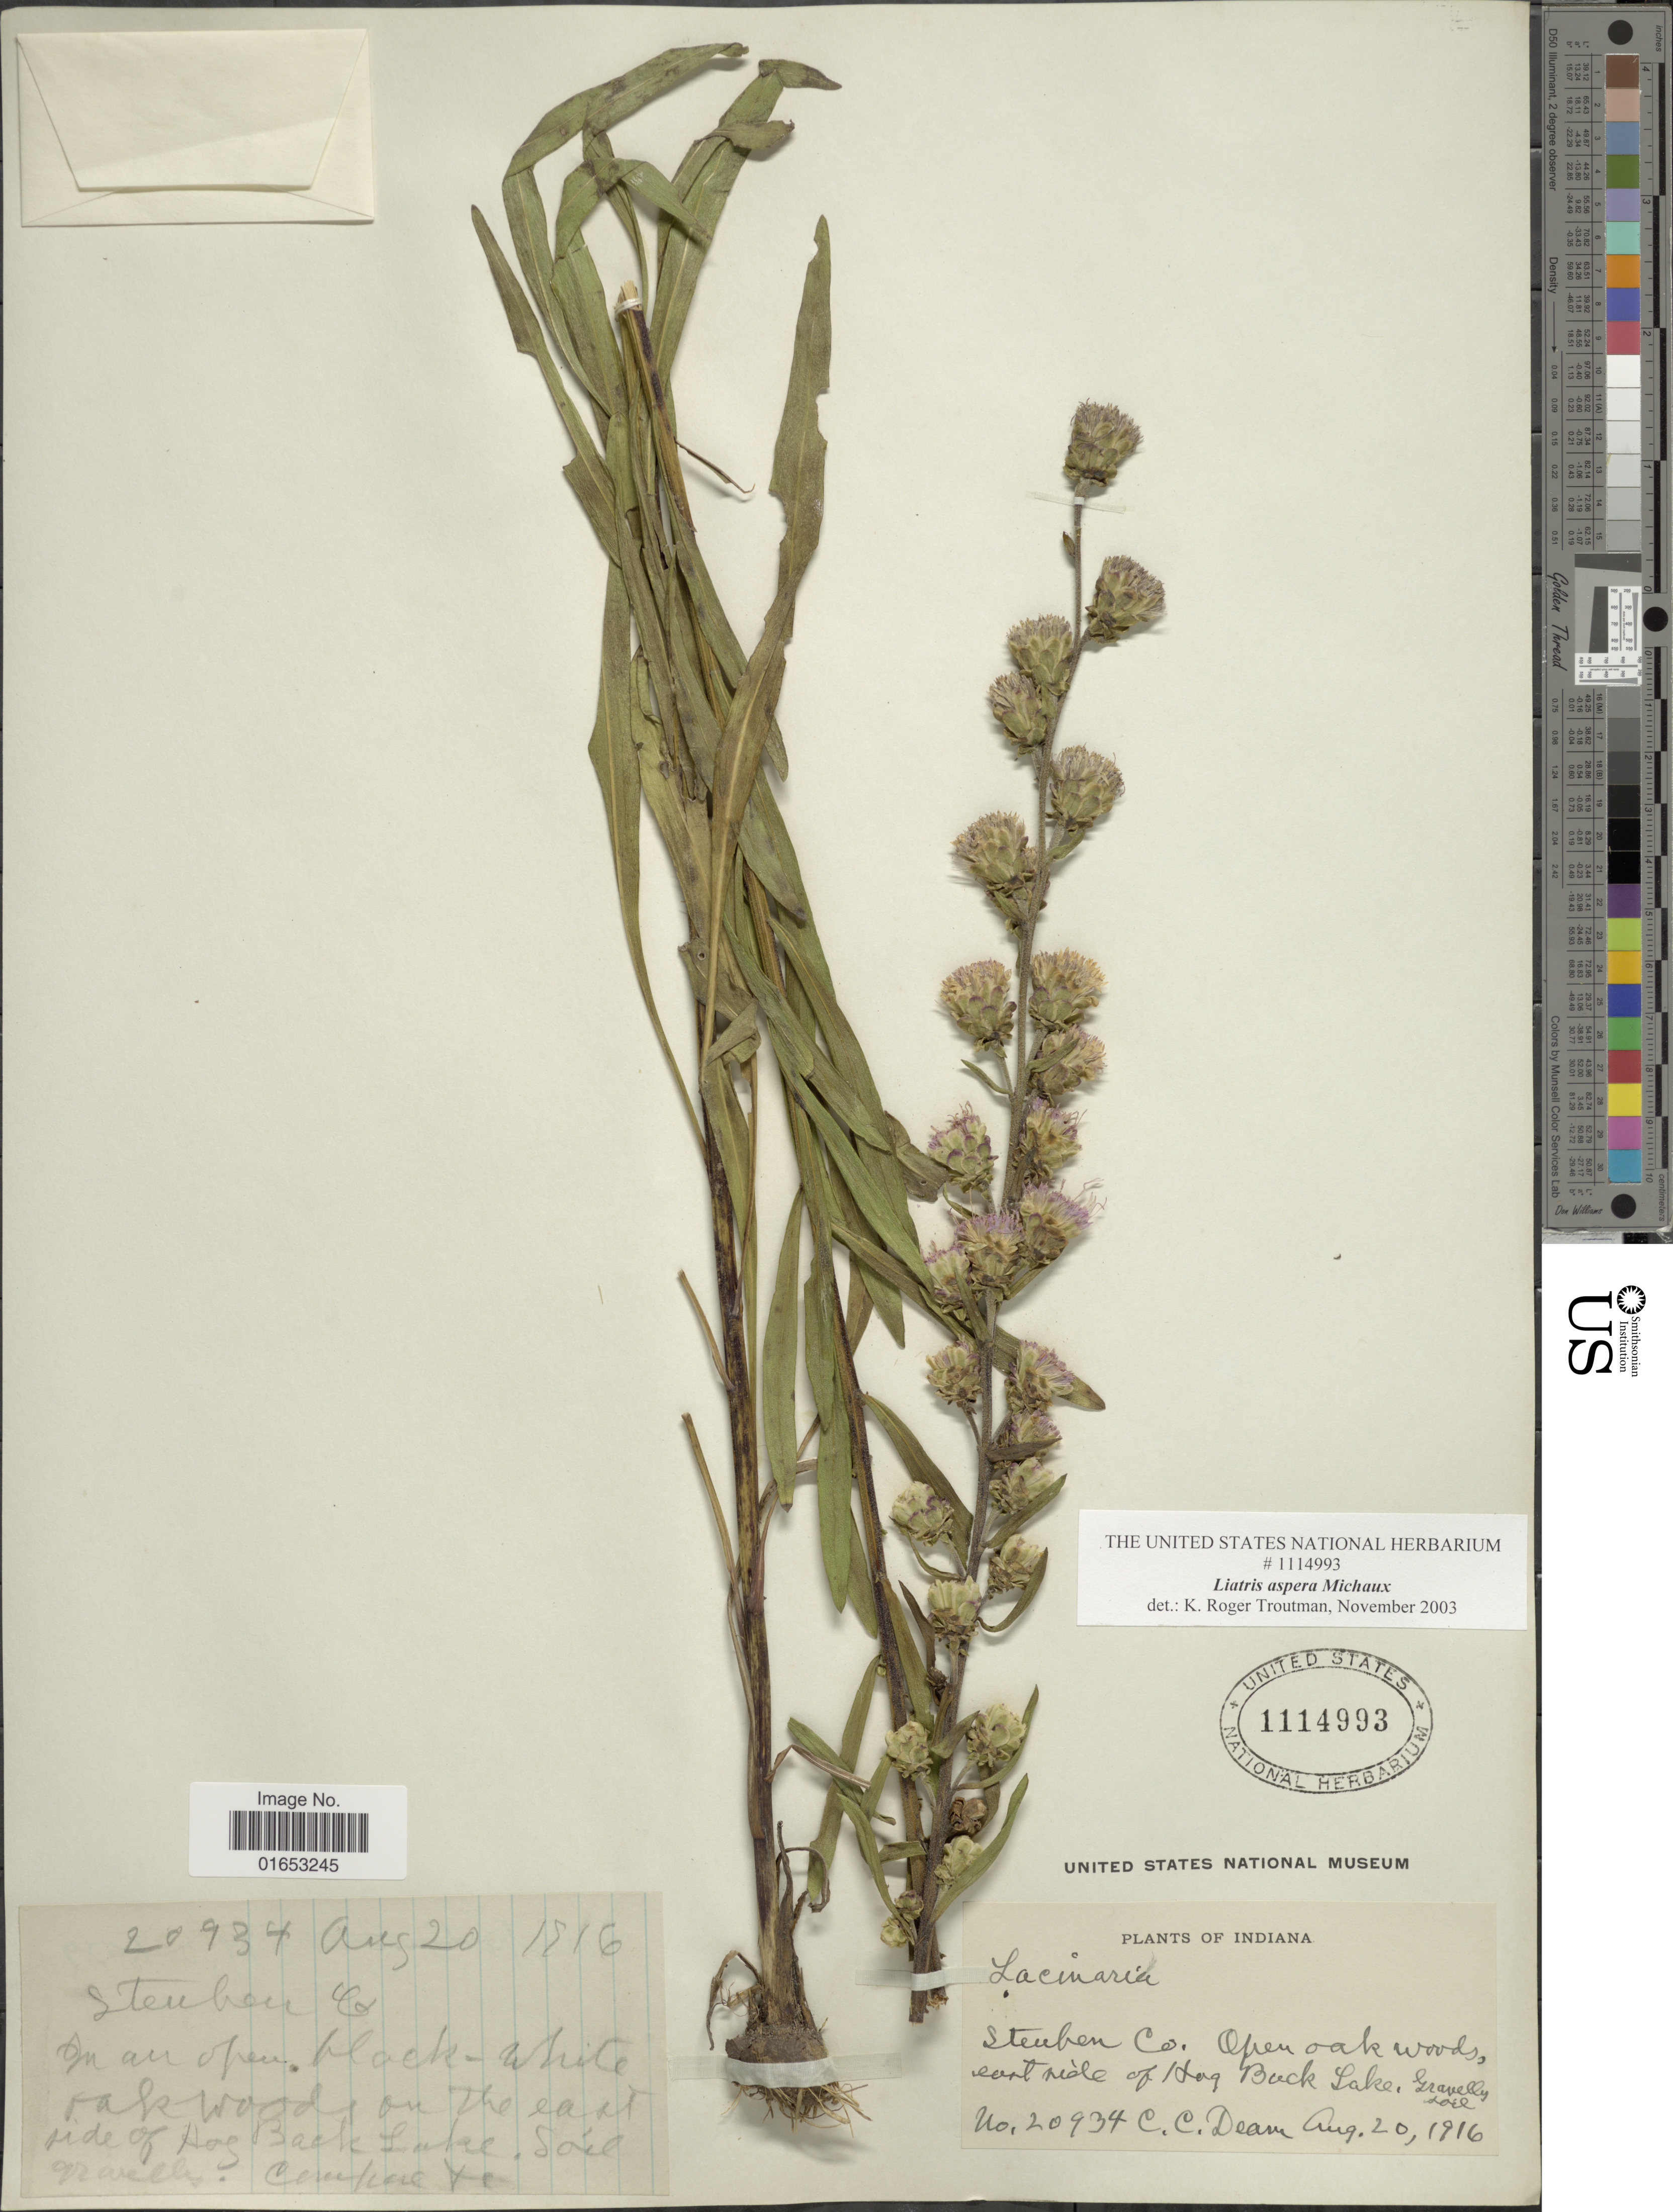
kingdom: Plantae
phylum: Tracheophyta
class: Magnoliopsida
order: Asterales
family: Asteraceae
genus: Liatris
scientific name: Liatris aspera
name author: Michx.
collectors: C. C. Deam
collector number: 20934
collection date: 1916-08-20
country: United States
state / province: Indiana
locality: Steuben Co., Open oak woods, east side of Hog Back Lake, Gravelly soil.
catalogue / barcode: US 1114993